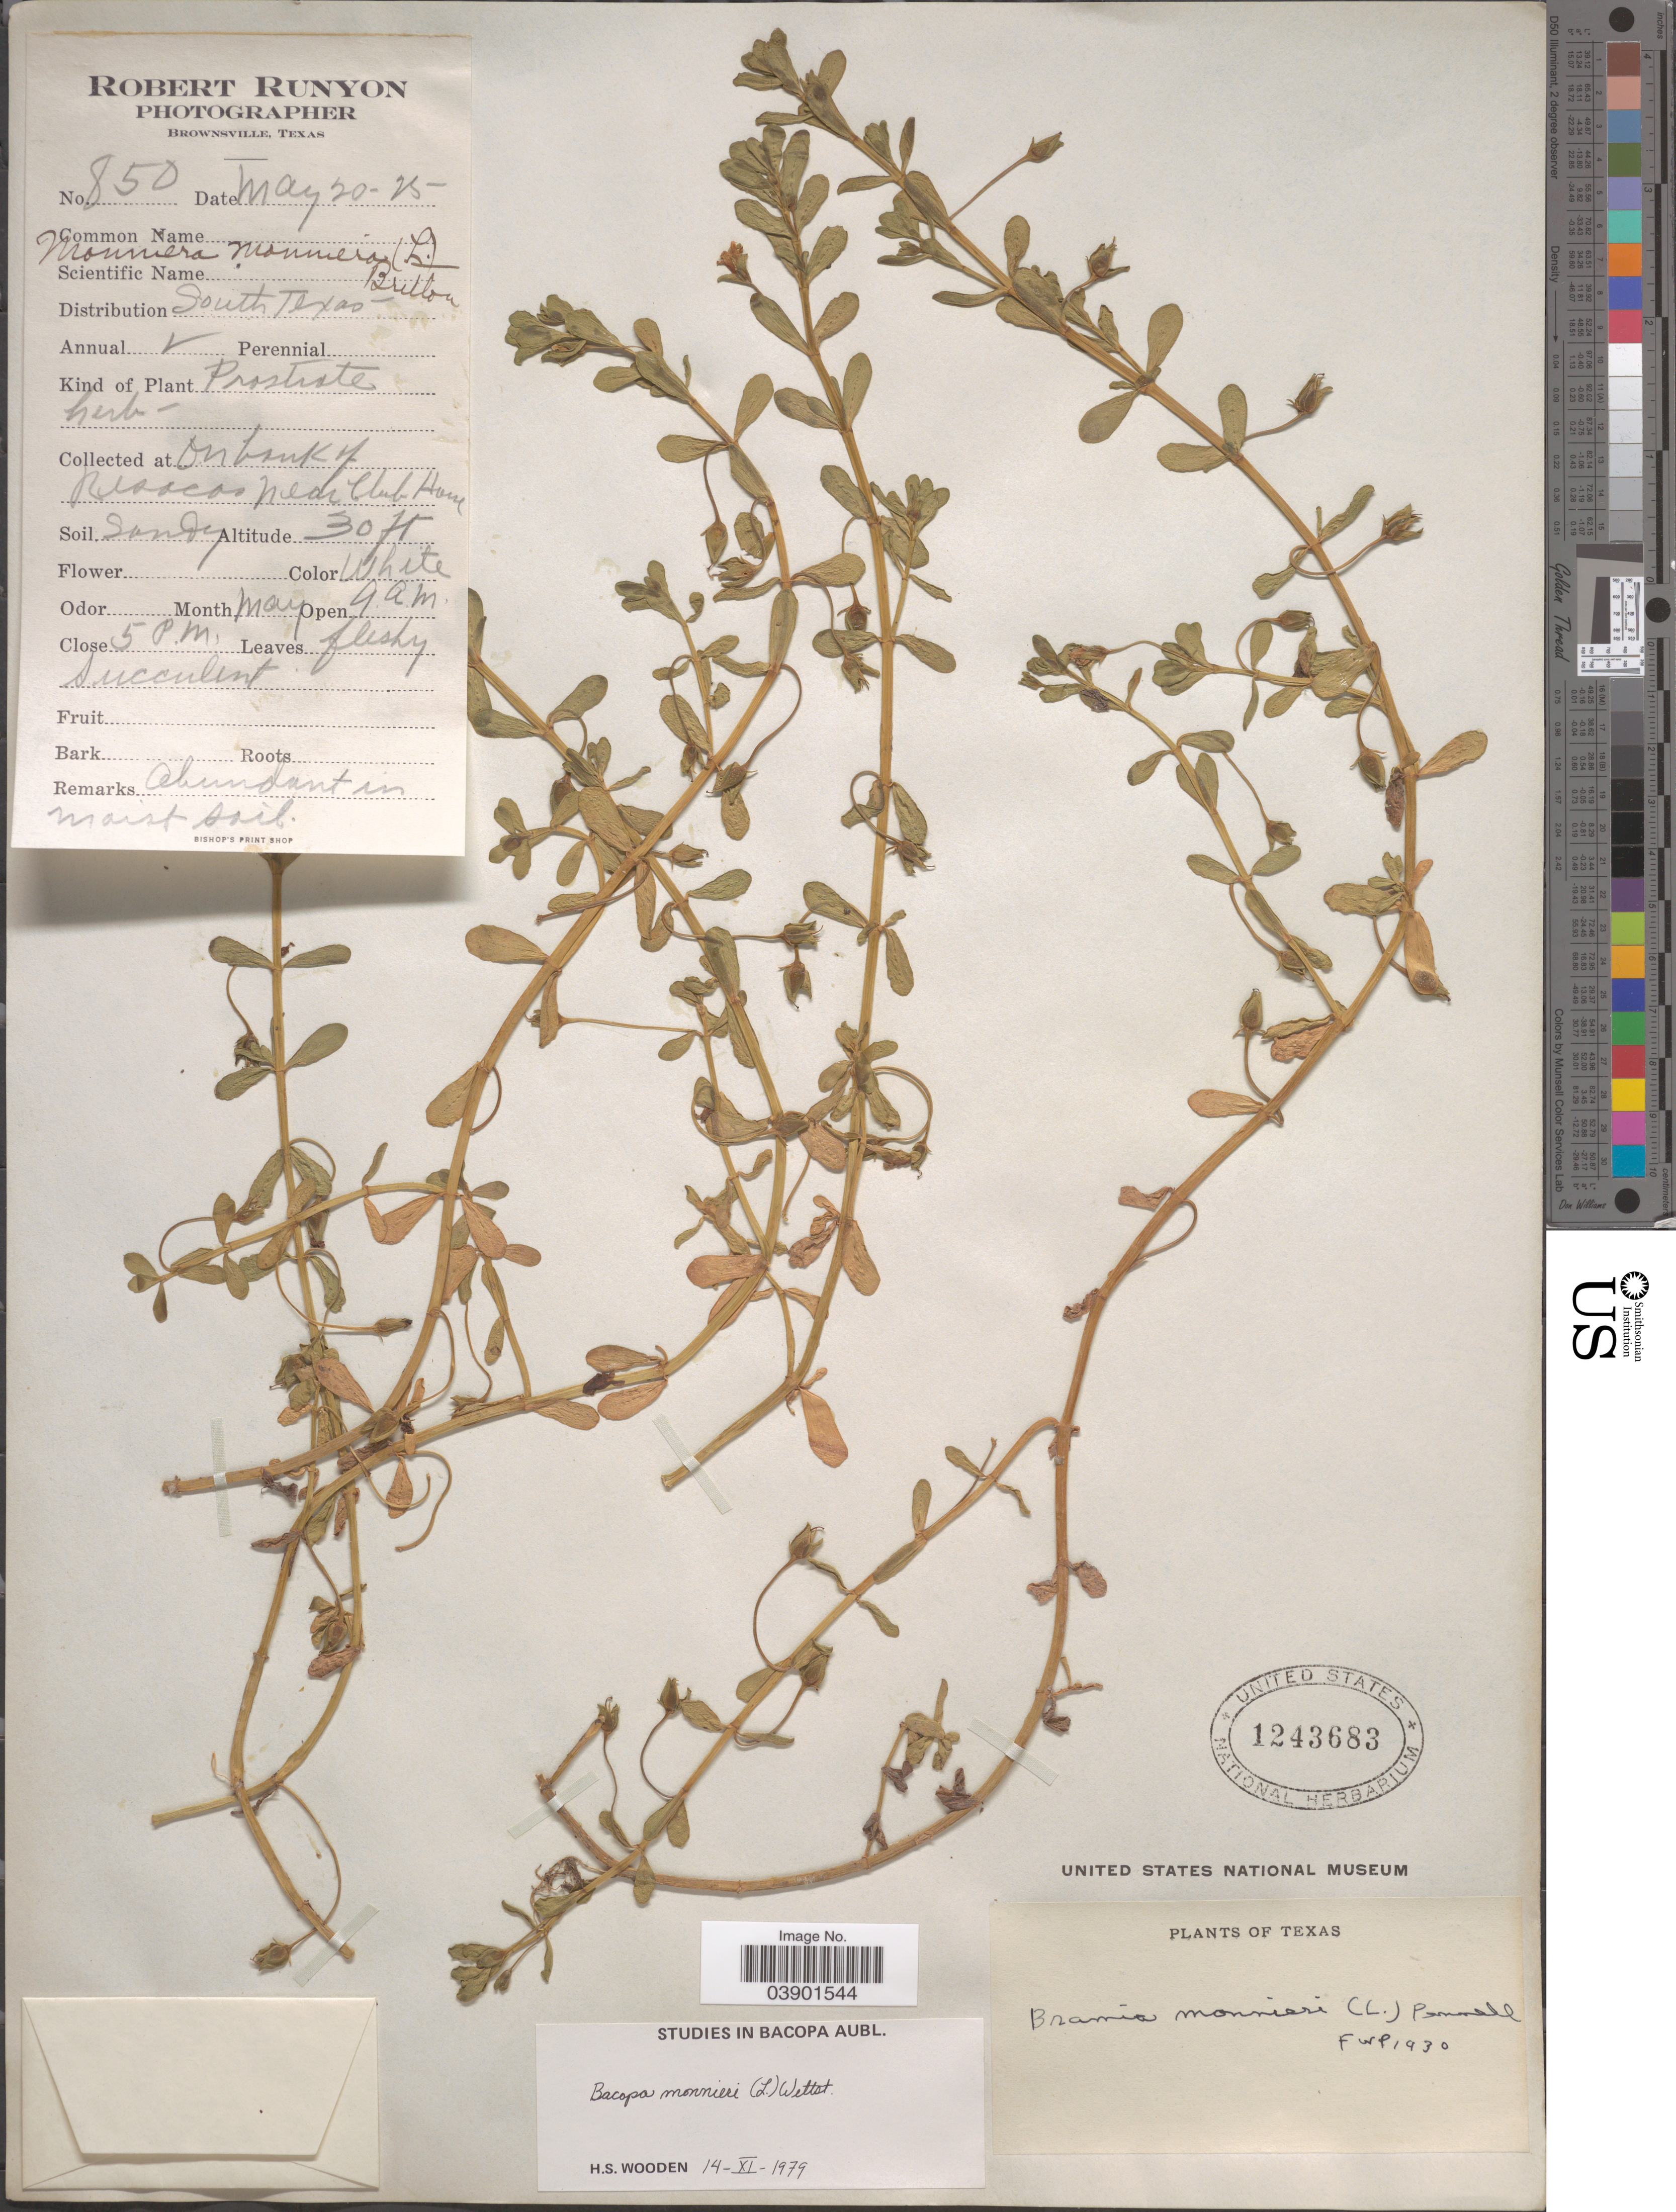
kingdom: Plantae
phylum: Tracheophyta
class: Magnoliopsida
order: Lamiales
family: Plantaginaceae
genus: Bacopa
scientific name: Bacopa monnieri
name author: (L.) Pennell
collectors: R. Runyon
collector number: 850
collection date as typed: Transcribed d/m/y: 20/5/25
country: United States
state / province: Texas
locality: South Texas. On bank of Resaca near Club House.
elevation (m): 9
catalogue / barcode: US 1243683